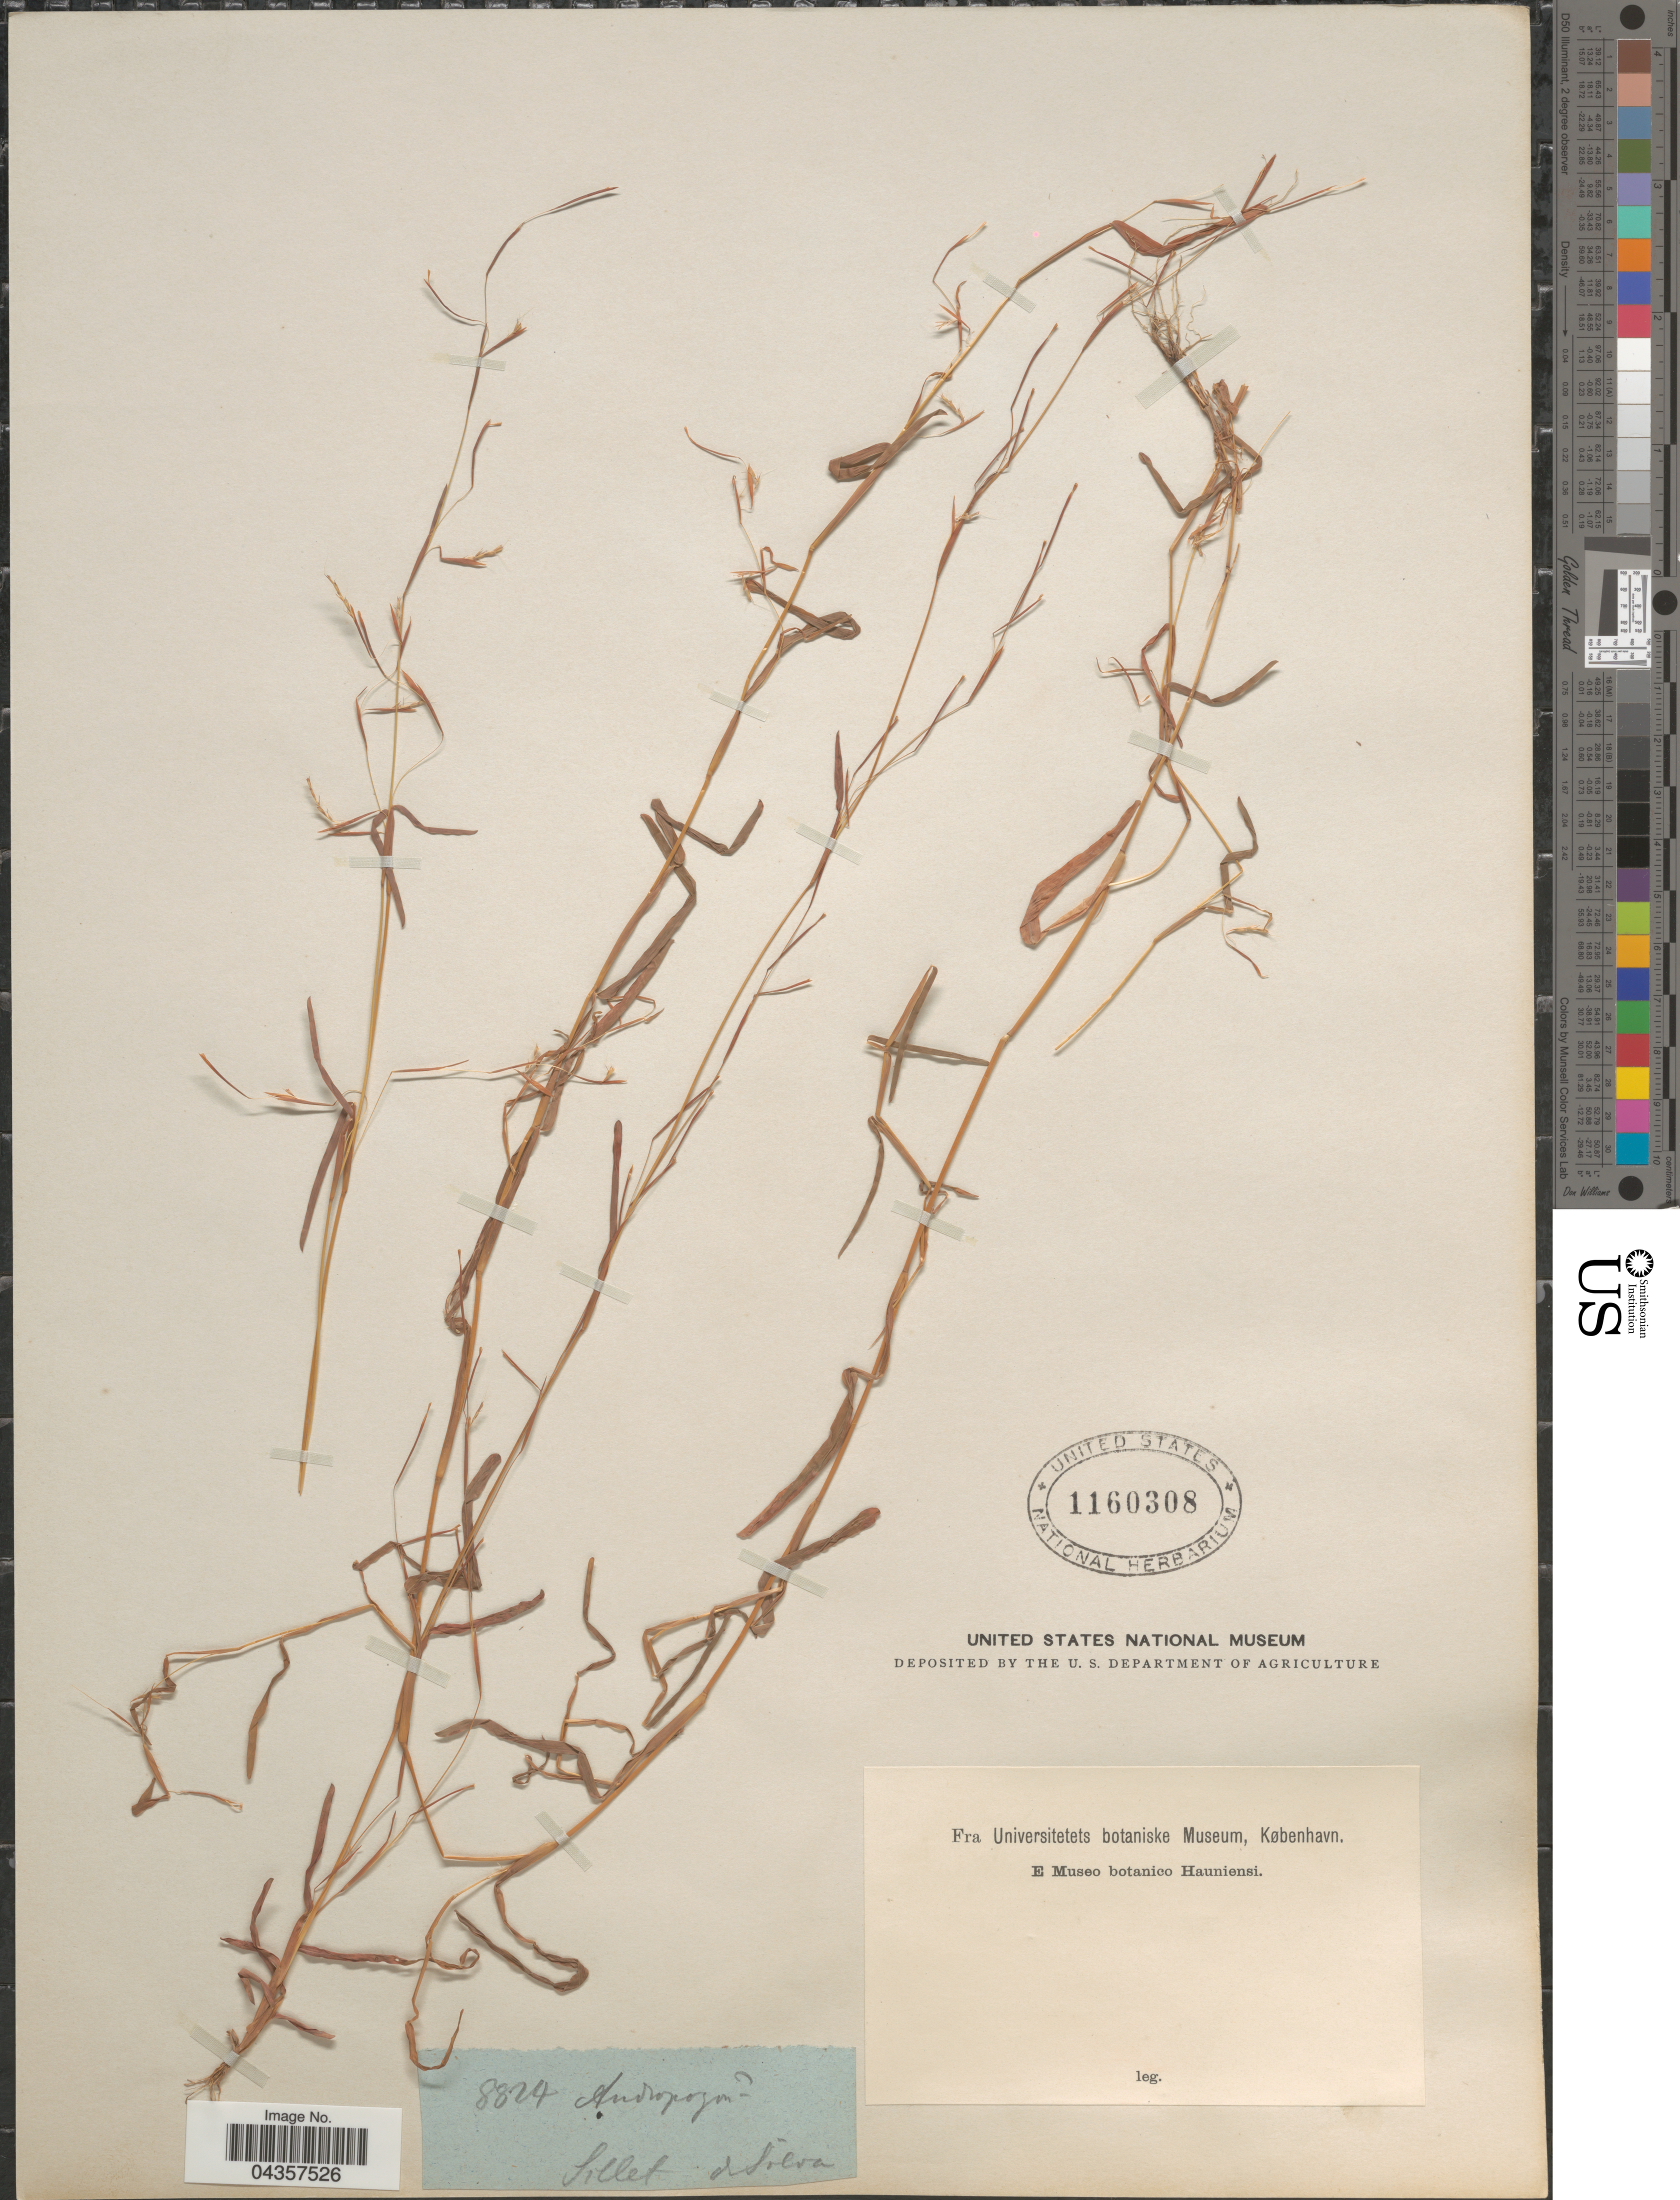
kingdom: Plantae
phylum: Tracheophyta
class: Liliopsida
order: Poales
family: Poaceae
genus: Schizachyrium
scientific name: Schizachyrium sp.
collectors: Collector illegible & Silva, --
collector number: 8824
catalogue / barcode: US 1160308